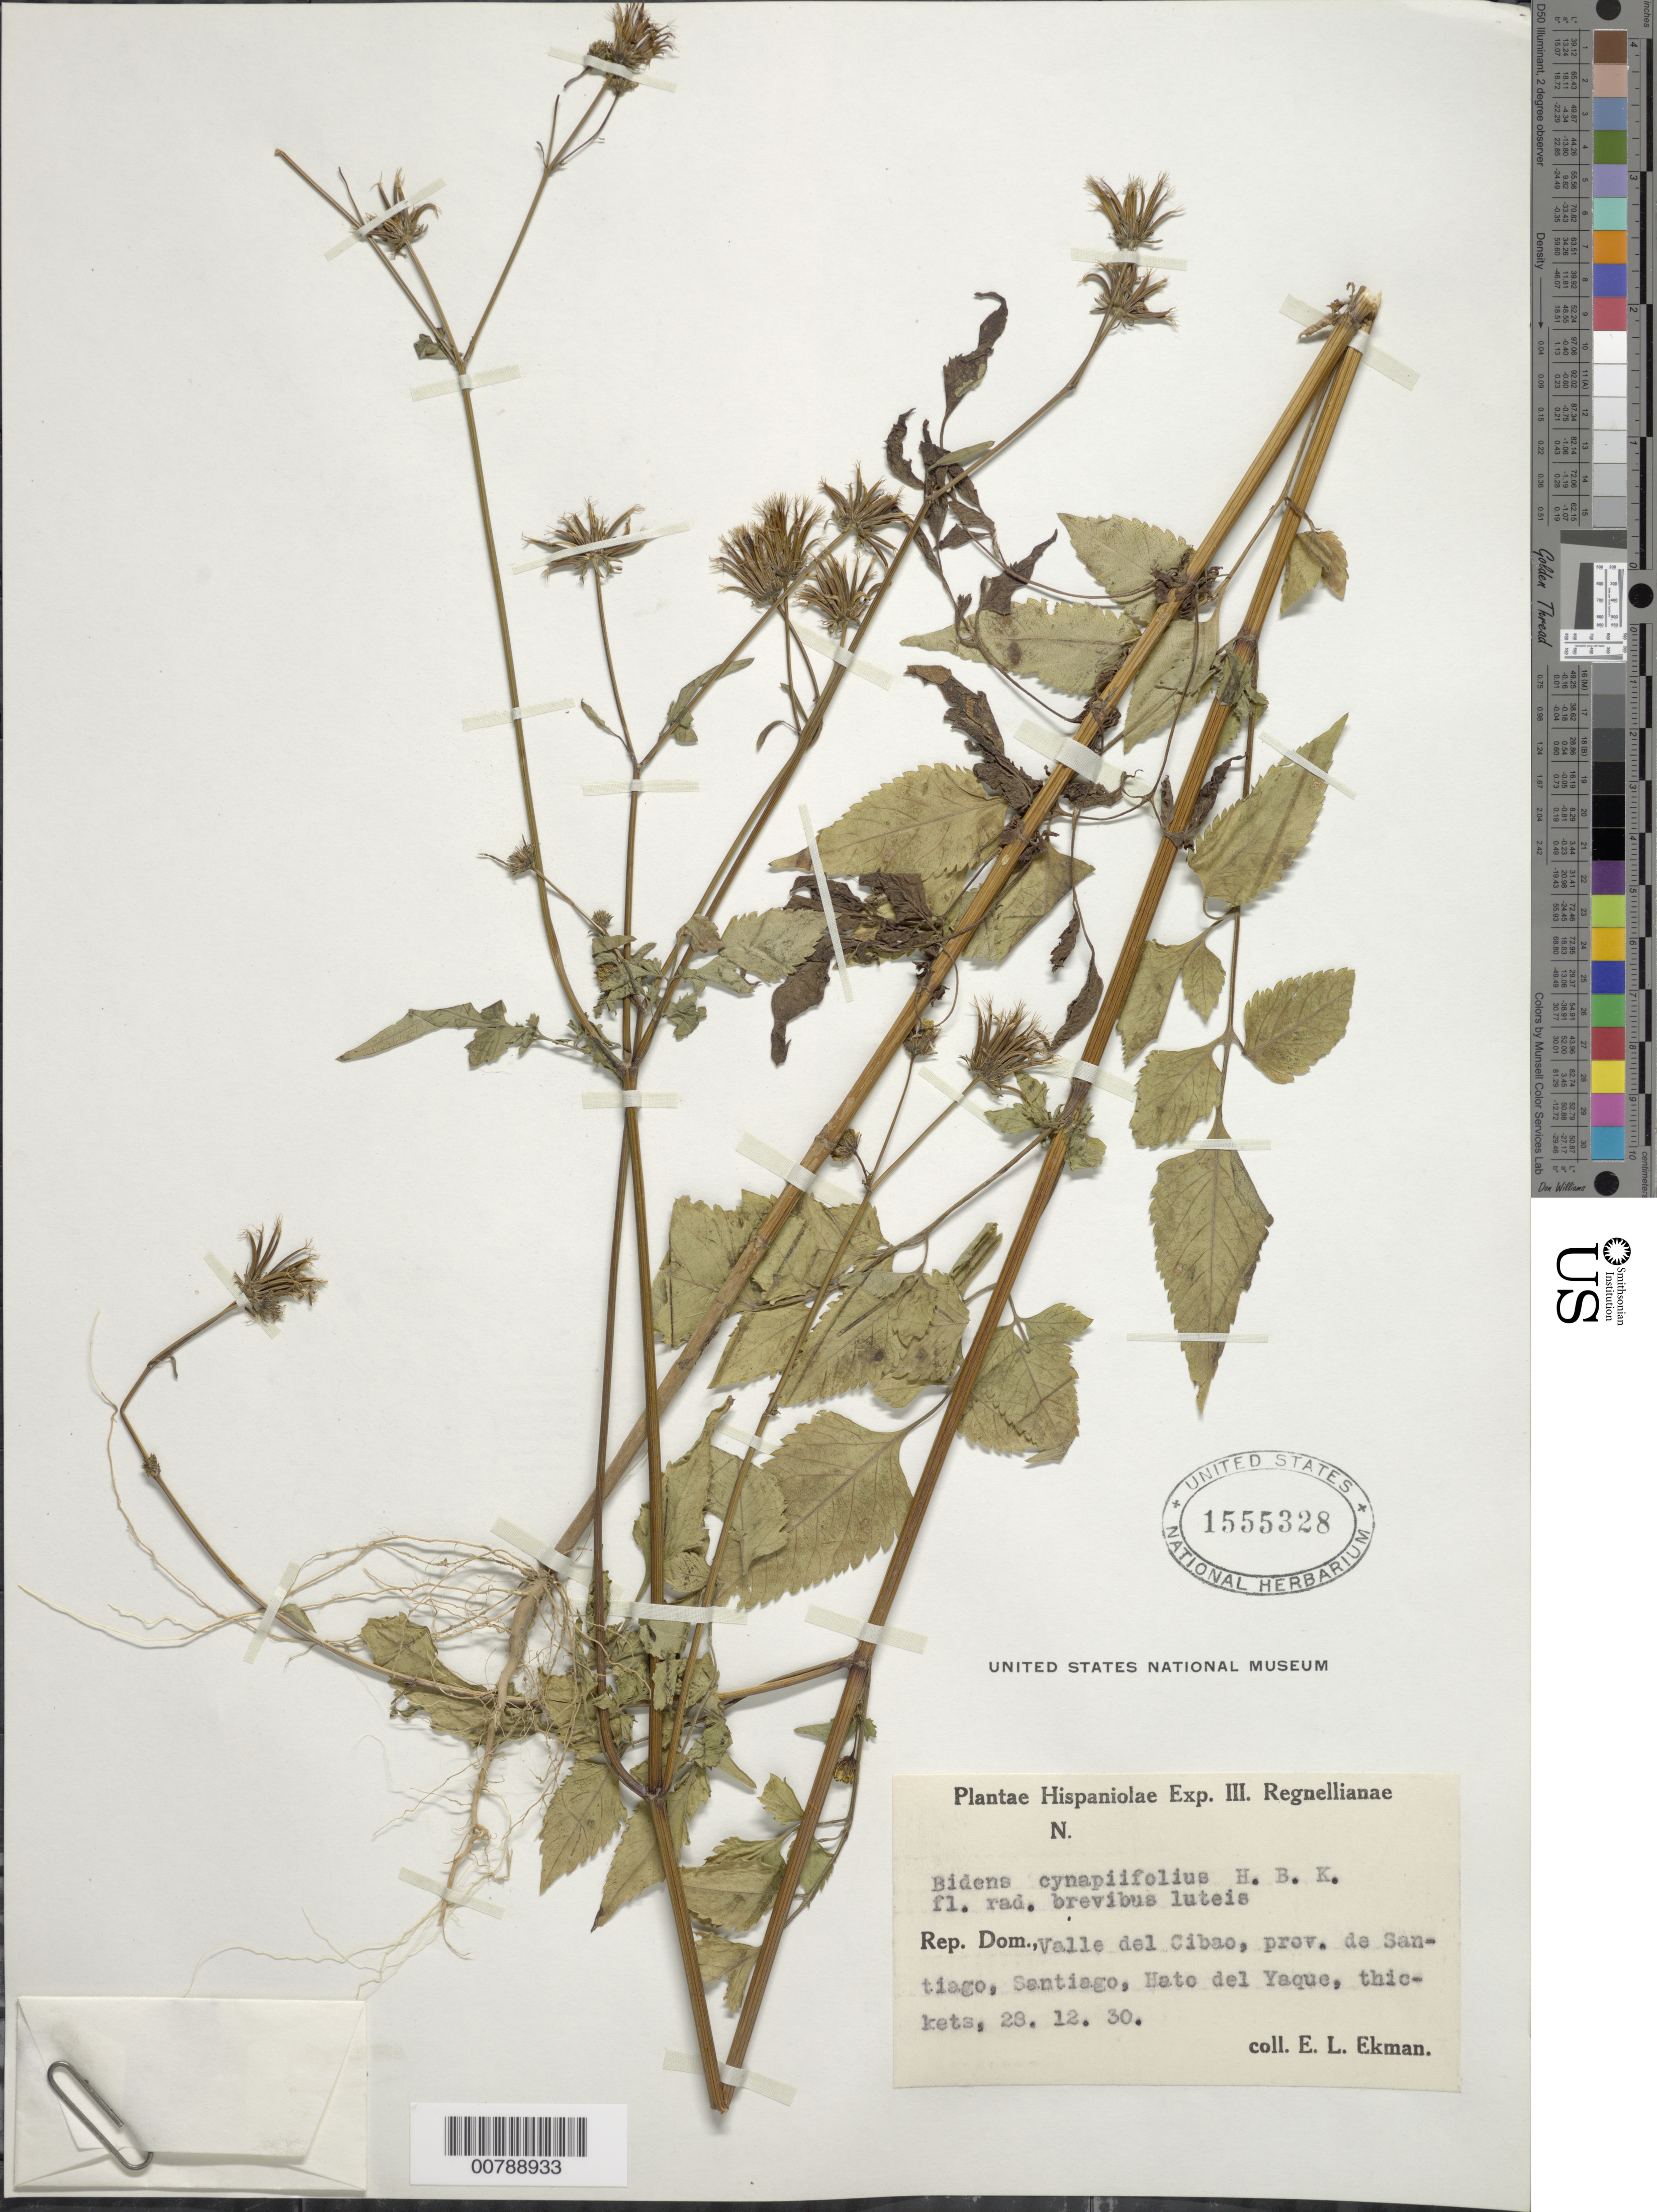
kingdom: Plantae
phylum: Tracheophyta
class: Magnoliopsida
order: Asterales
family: Asteraceae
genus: Bidens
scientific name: Bidens cynapiifolia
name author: Kunth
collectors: E. L. Ekman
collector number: H 0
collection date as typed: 28 Dec 1930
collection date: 1930-12-28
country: Dominican Republic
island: Hispaniola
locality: Valle del Cibao, Provincia de Santiago, Santiago, Hato del Yaque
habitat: Thickets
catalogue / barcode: US 1555328